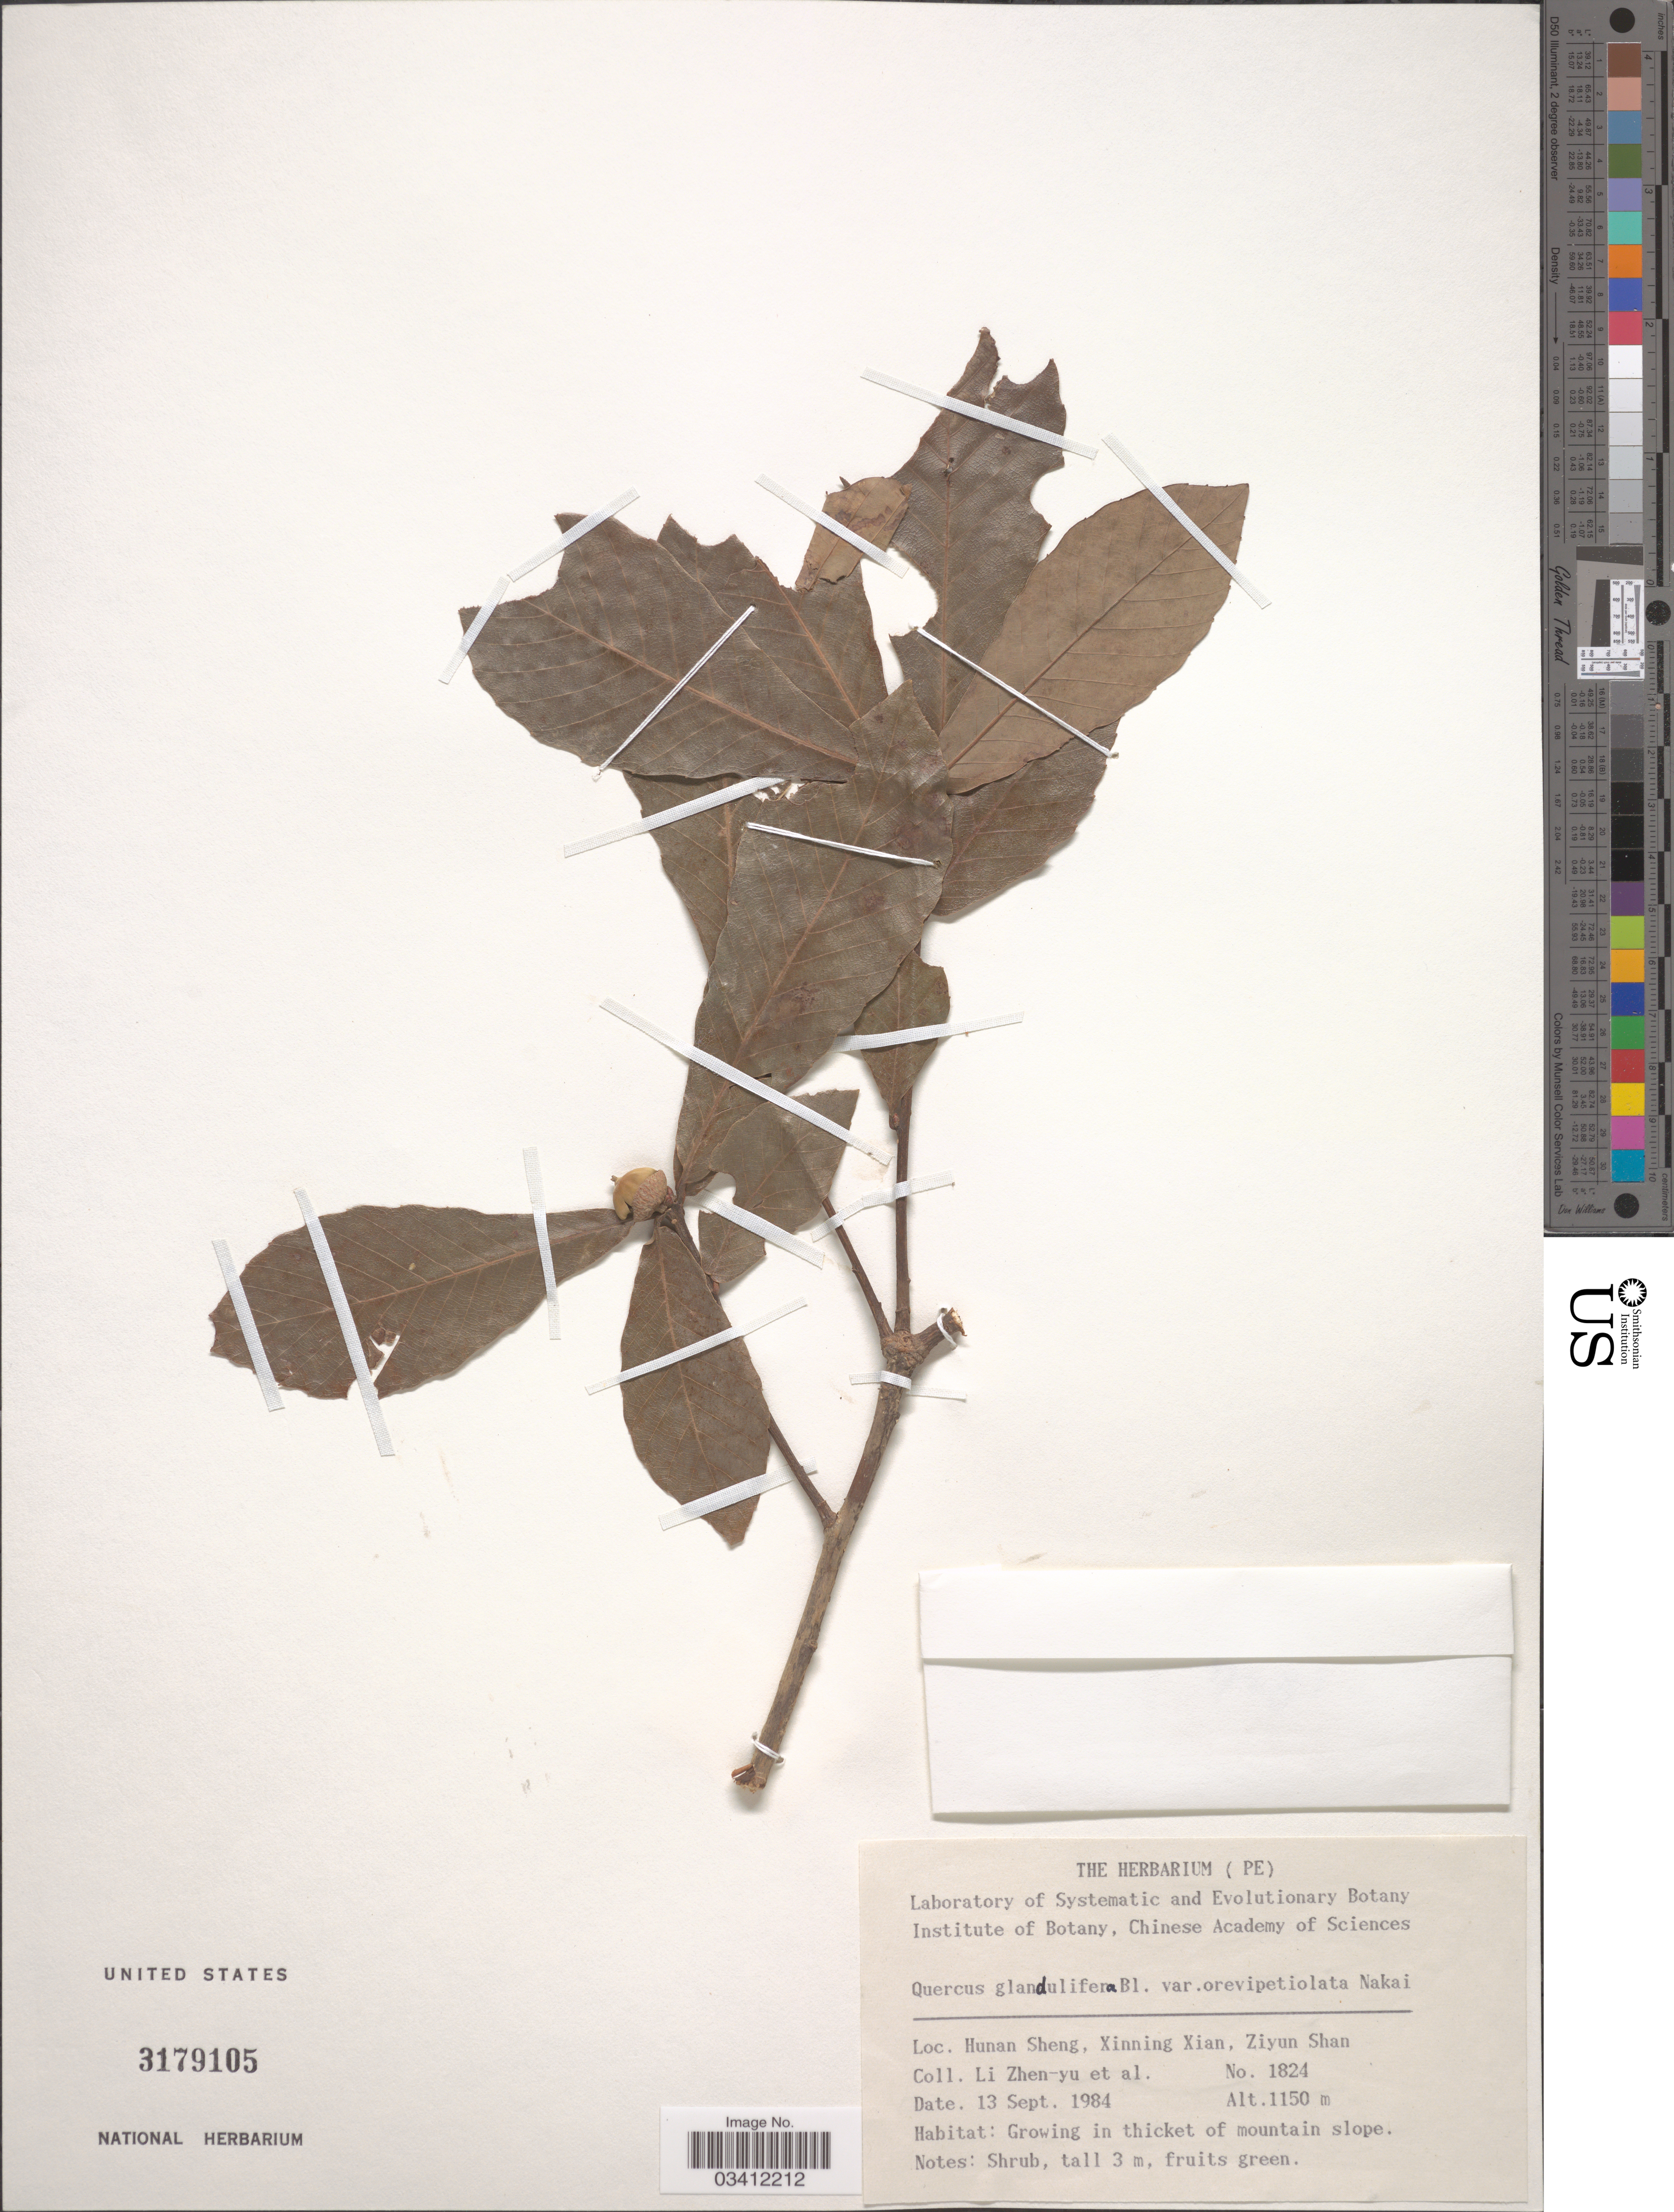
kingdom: Plantae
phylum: Tracheophyta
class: Magnoliopsida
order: Fagales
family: Fagaceae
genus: Quercus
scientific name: Quercus serrata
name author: Thunb.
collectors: Z. Y. Li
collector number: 1824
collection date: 1984-09-13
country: China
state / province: Hunan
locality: Hunan Sheng, Xinning Xian, Ziyun Shan.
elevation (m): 1150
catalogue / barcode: US 3179105